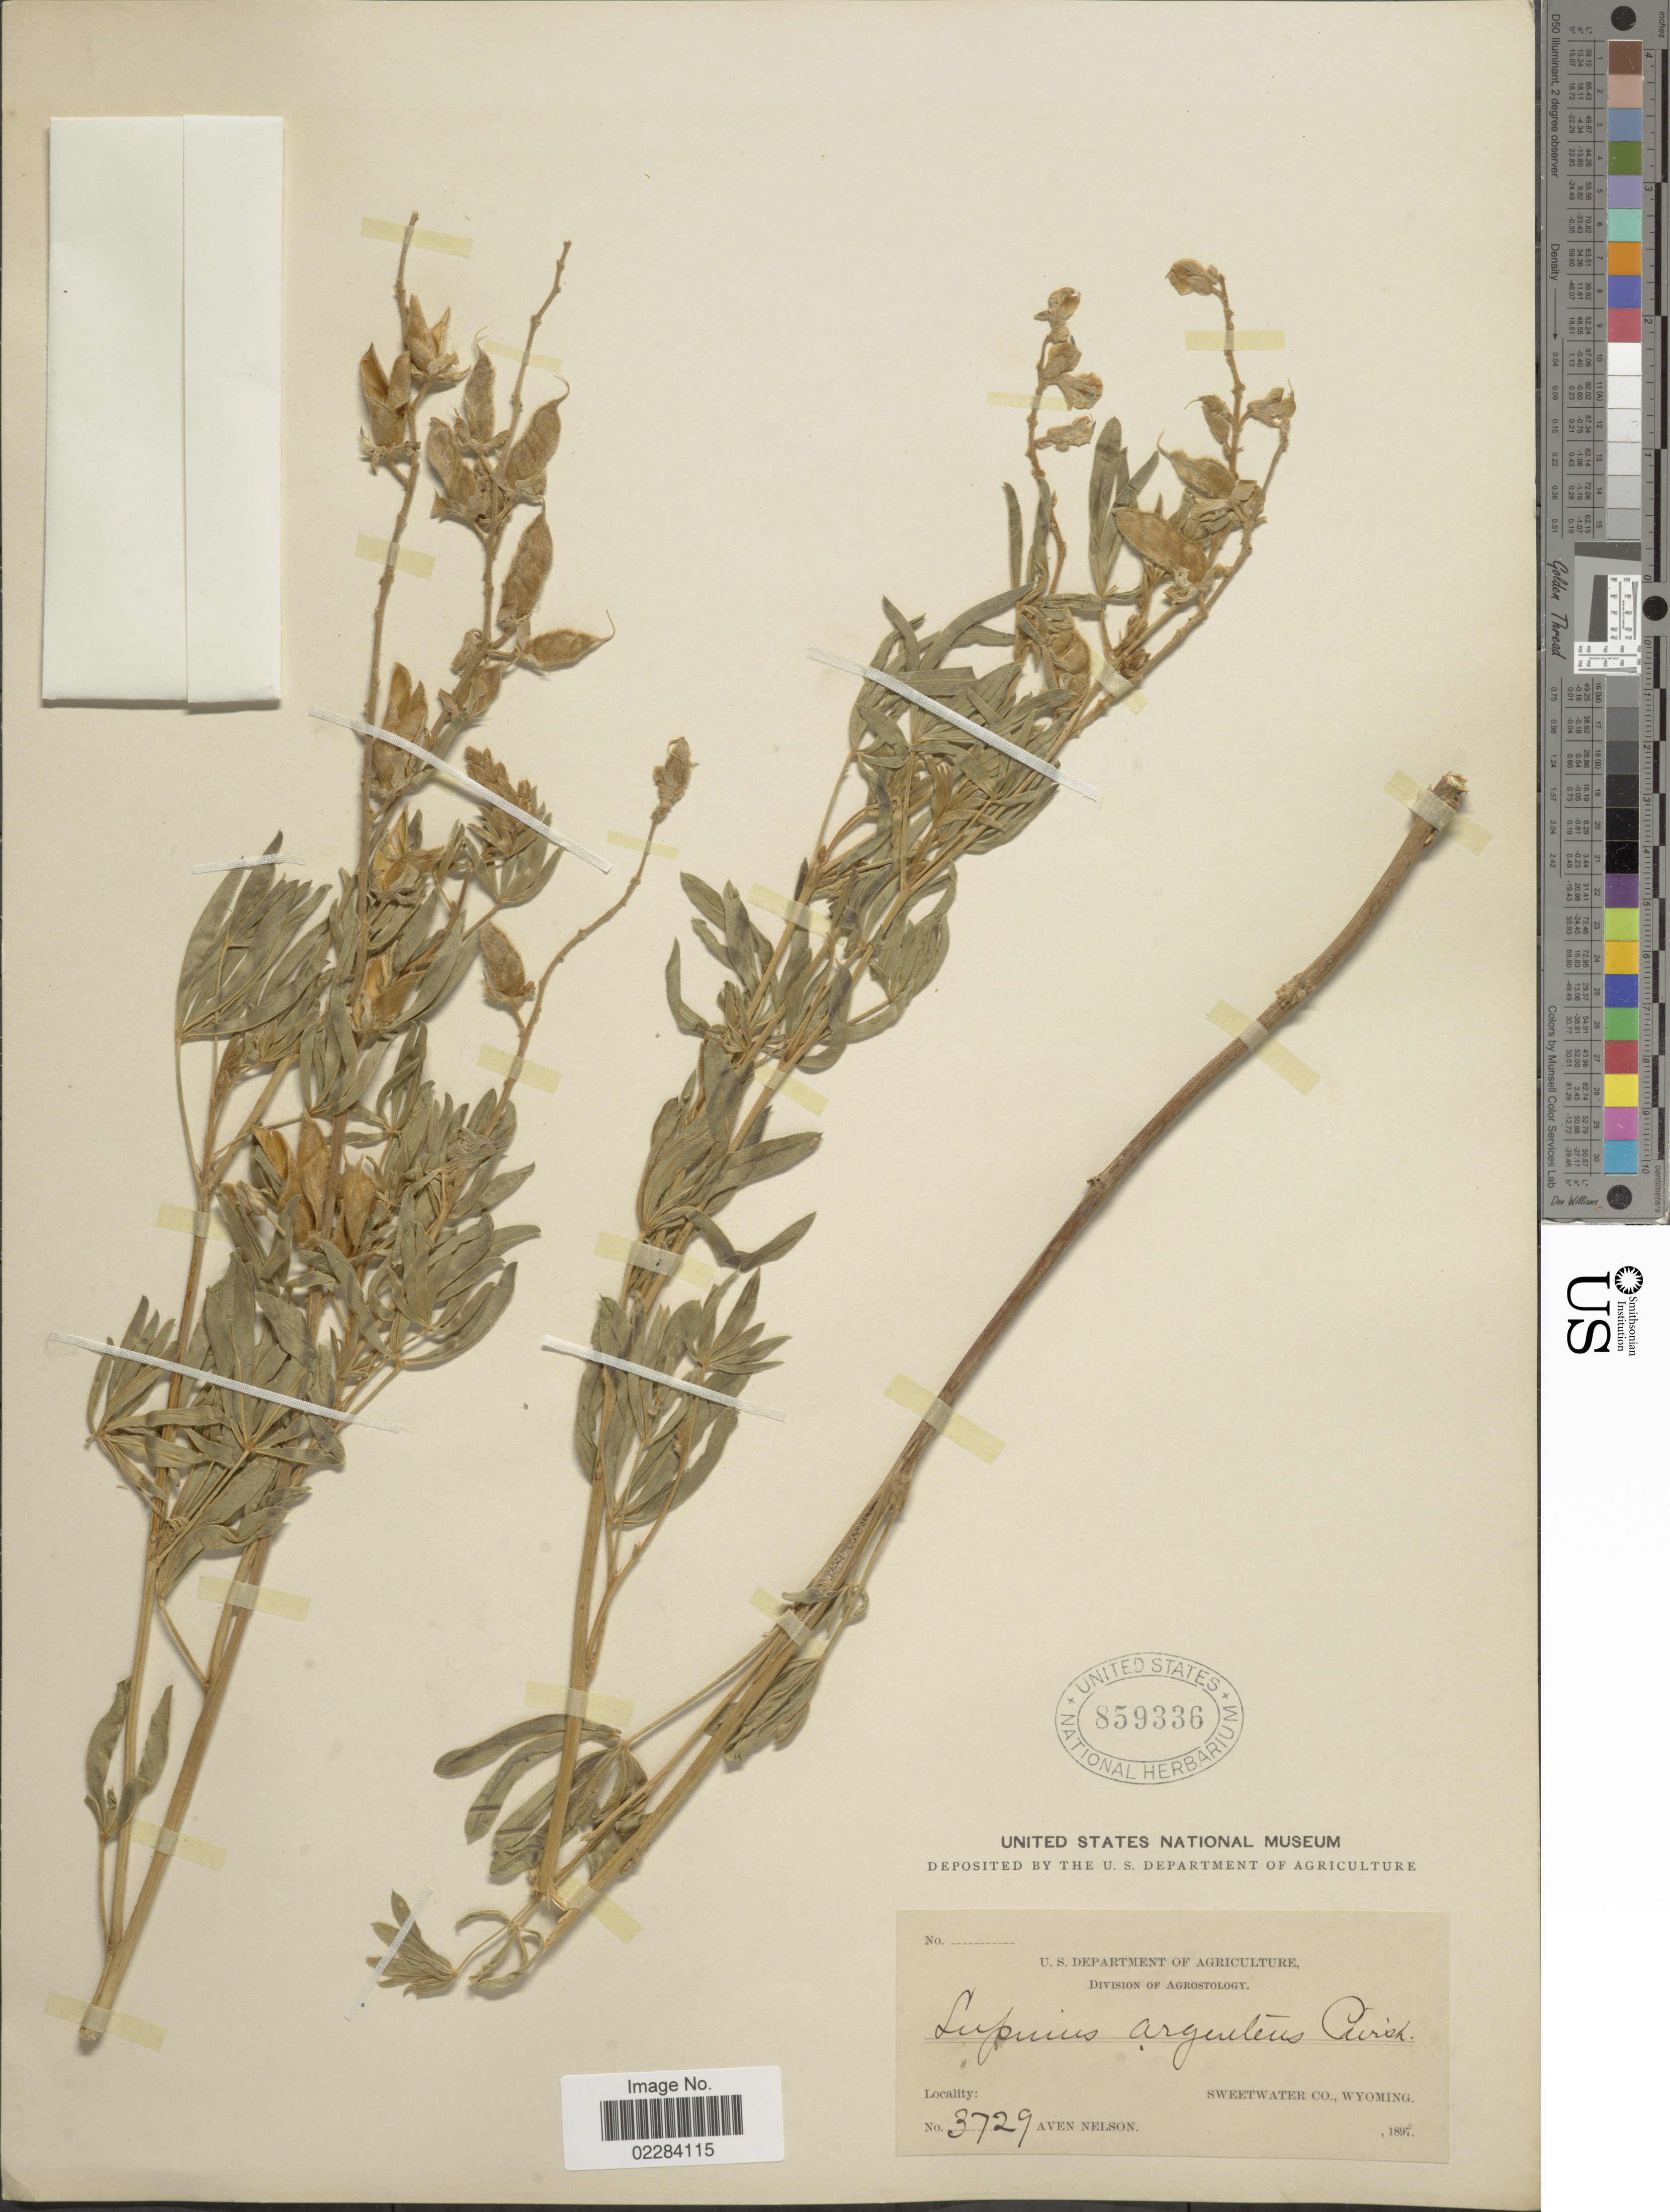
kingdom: Plantae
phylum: Tracheophyta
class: Magnoliopsida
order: Fabales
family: Fabaceae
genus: Lupinus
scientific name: Lupinus argenteus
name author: Pursh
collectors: A. Nelson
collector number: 3729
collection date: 1897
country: United States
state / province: Wyoming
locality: Sweetwater Co.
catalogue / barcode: US 859336